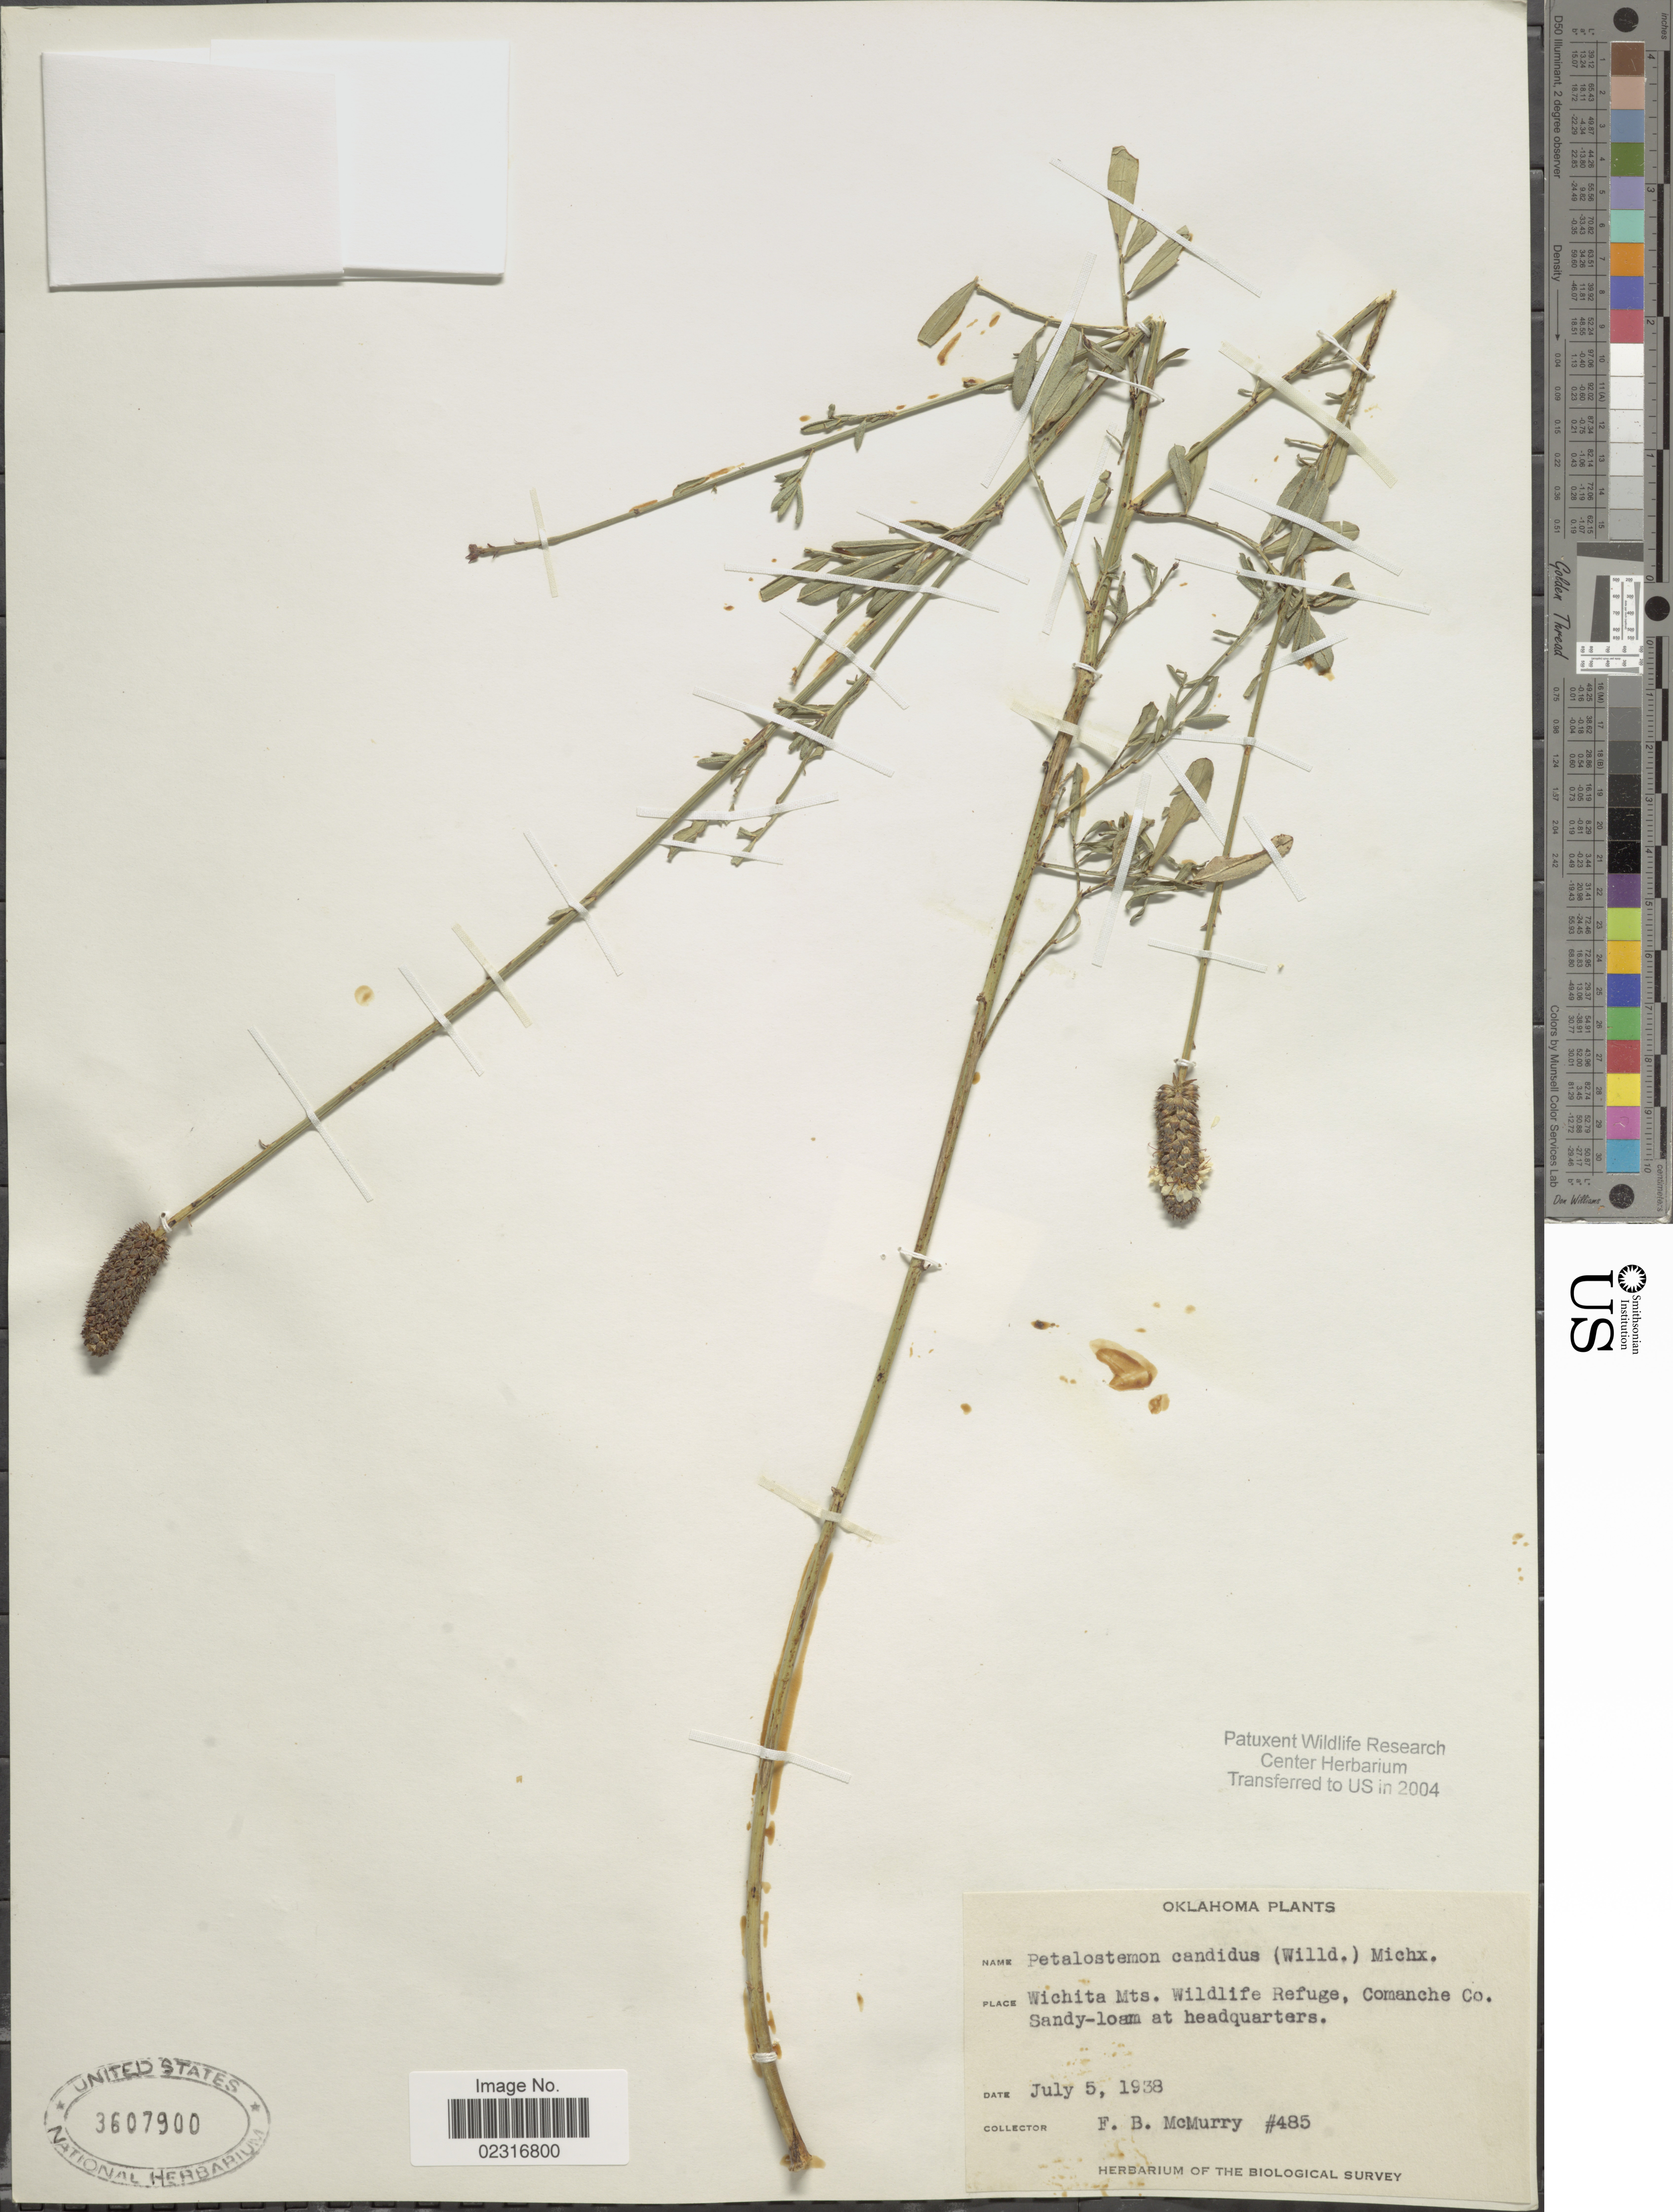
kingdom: Plantae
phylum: Tracheophyta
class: Magnoliopsida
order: Fabales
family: Fabaceae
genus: Dalea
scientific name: Dalea candida var. candida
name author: Michx. ex Willd.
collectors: F. B. McMurry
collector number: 485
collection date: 1938-07-05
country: United States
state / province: Oklahoma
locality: Wichita Mts. Wildlife Refuge, Comanche Co.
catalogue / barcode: US 3607900